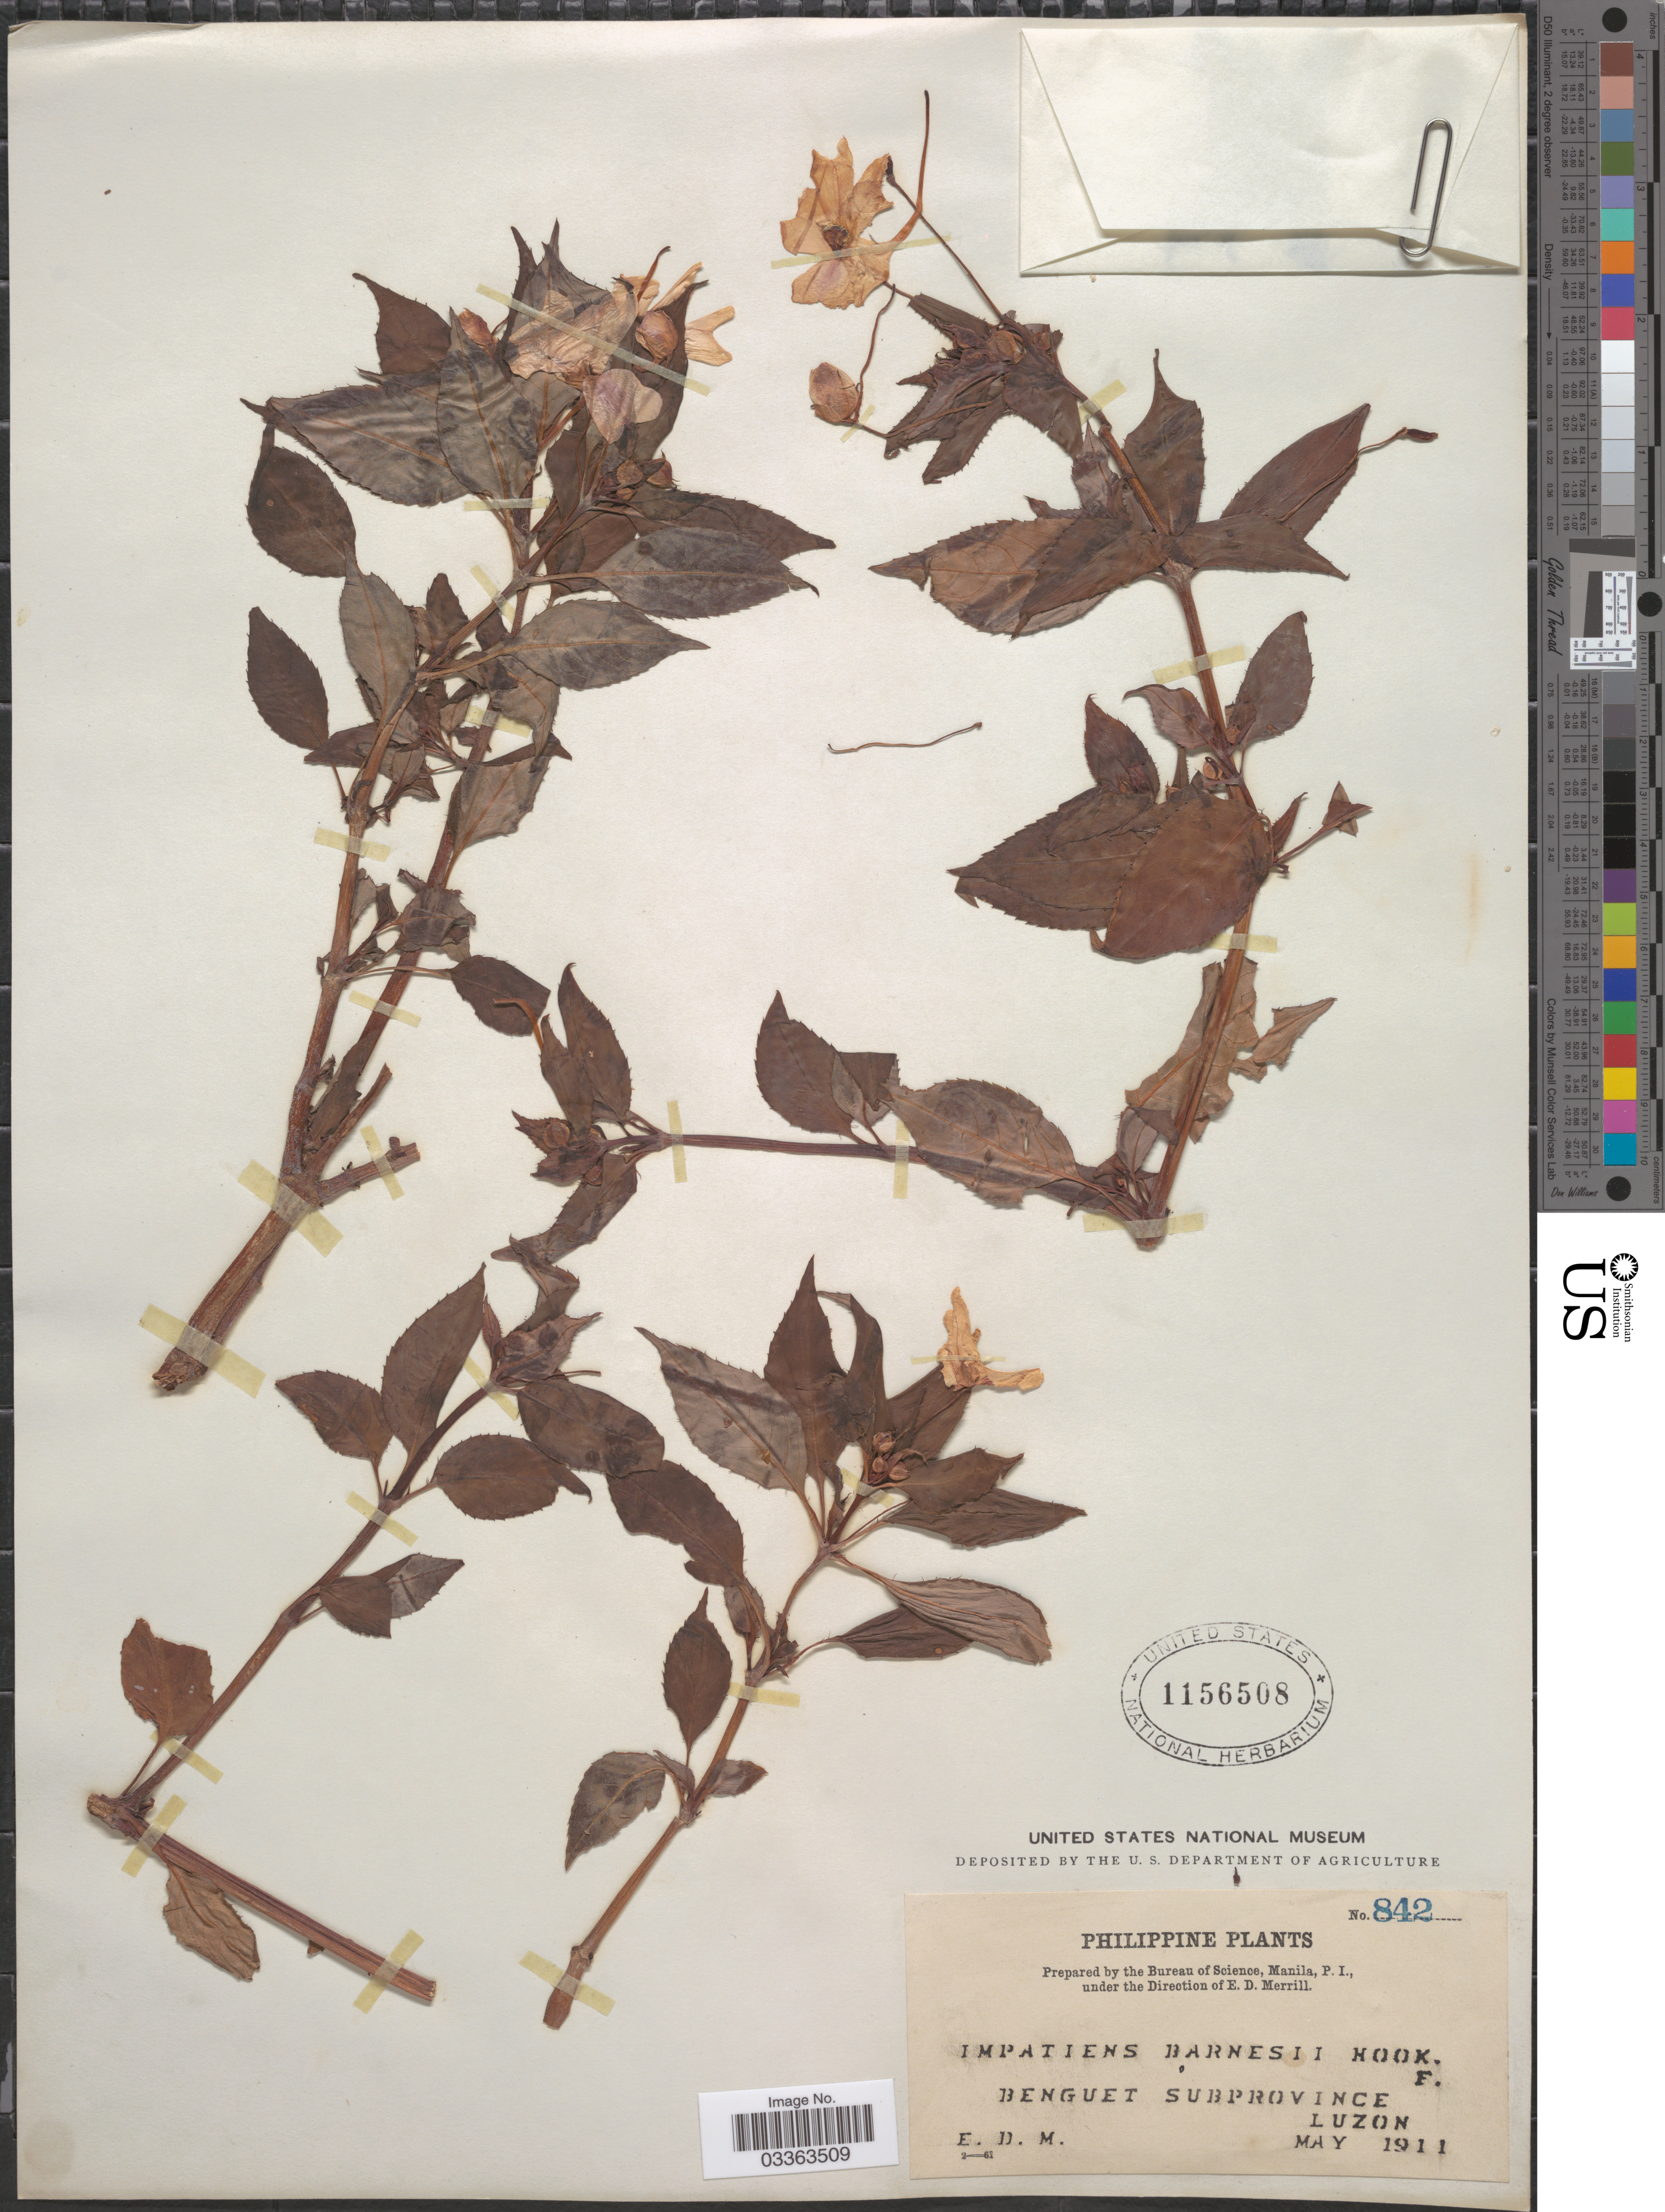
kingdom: Plantae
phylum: Tracheophyta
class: Magnoliopsida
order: Ericales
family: Balsaminaceae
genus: Impatiens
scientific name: Impatiens barnesii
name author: Hook. f.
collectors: E. D. Merrill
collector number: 842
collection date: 1911-05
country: Philippines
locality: Benguet Subprovince, Luzon.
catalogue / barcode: US 1156508